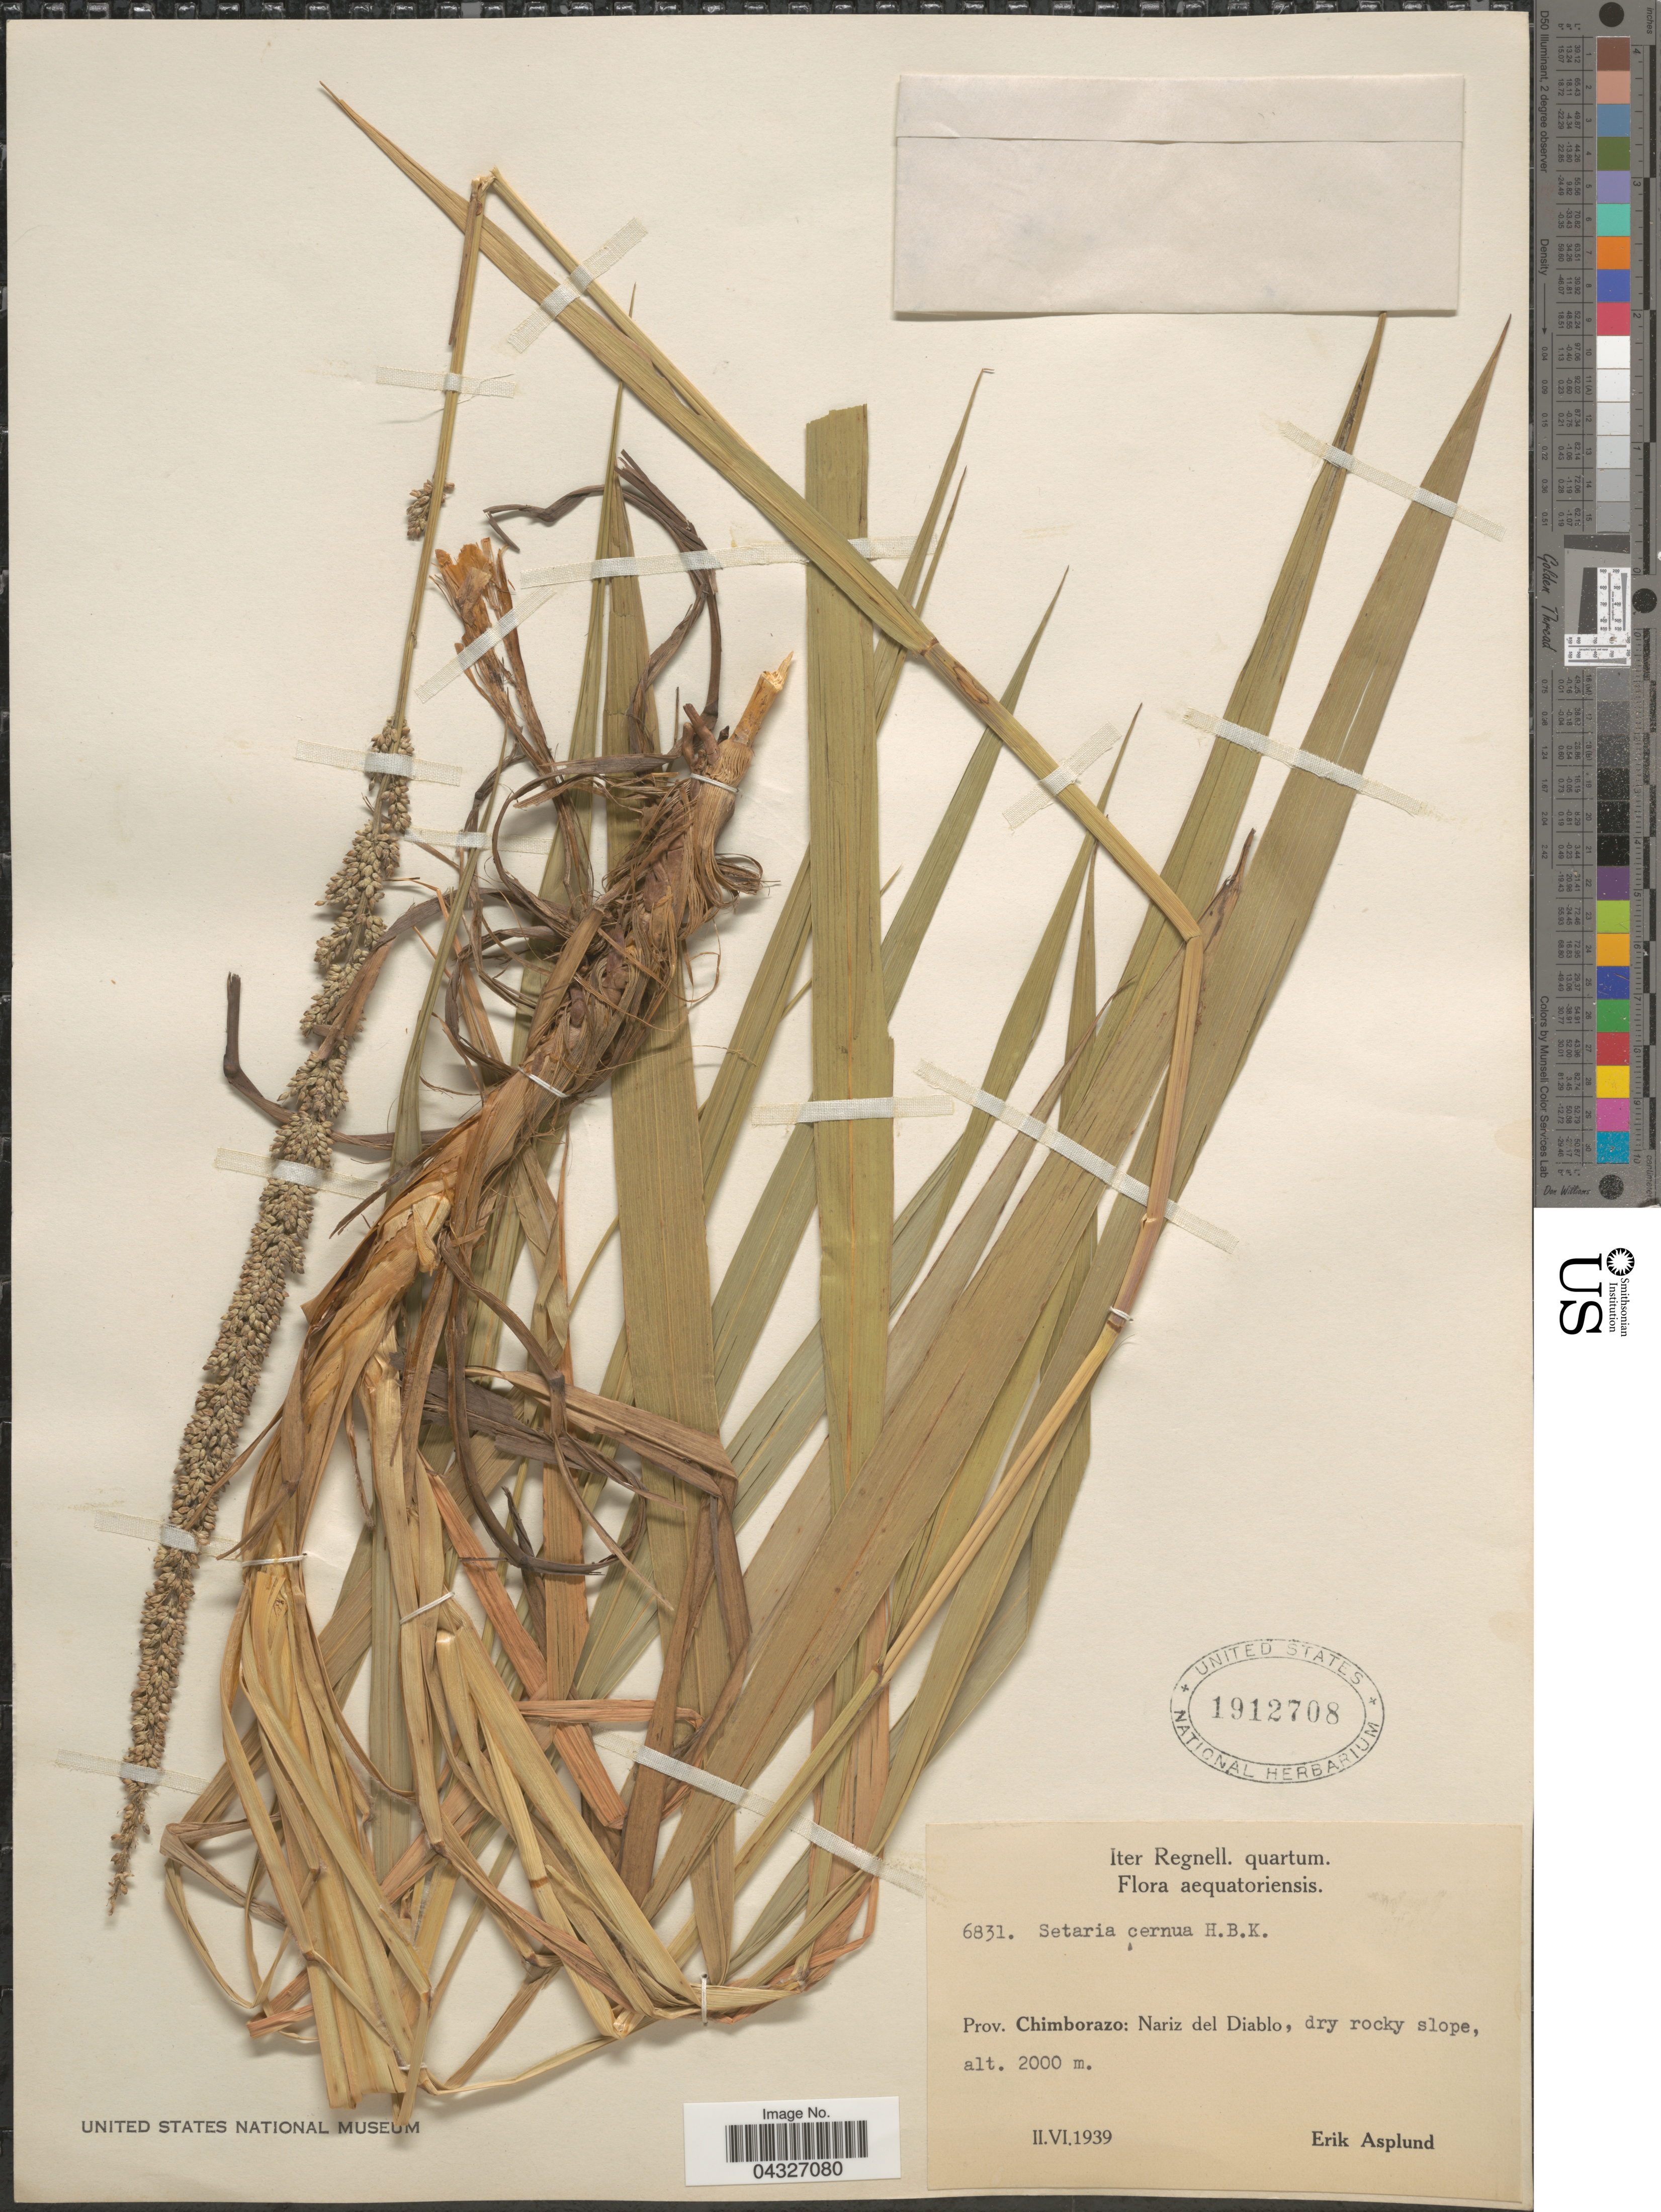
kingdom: Plantae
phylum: Tracheophyta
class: Liliopsida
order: Poales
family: Poaceae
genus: Setaria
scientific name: Setaria cernua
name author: Kunth in Humb.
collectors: E. Asplund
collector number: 6831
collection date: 1929-02/1929-06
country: Ecuador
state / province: Chimborazo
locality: Iter Regnell. quartum. Nariz del Diablo, dry rocky slope.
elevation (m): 2000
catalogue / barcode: US 1912708